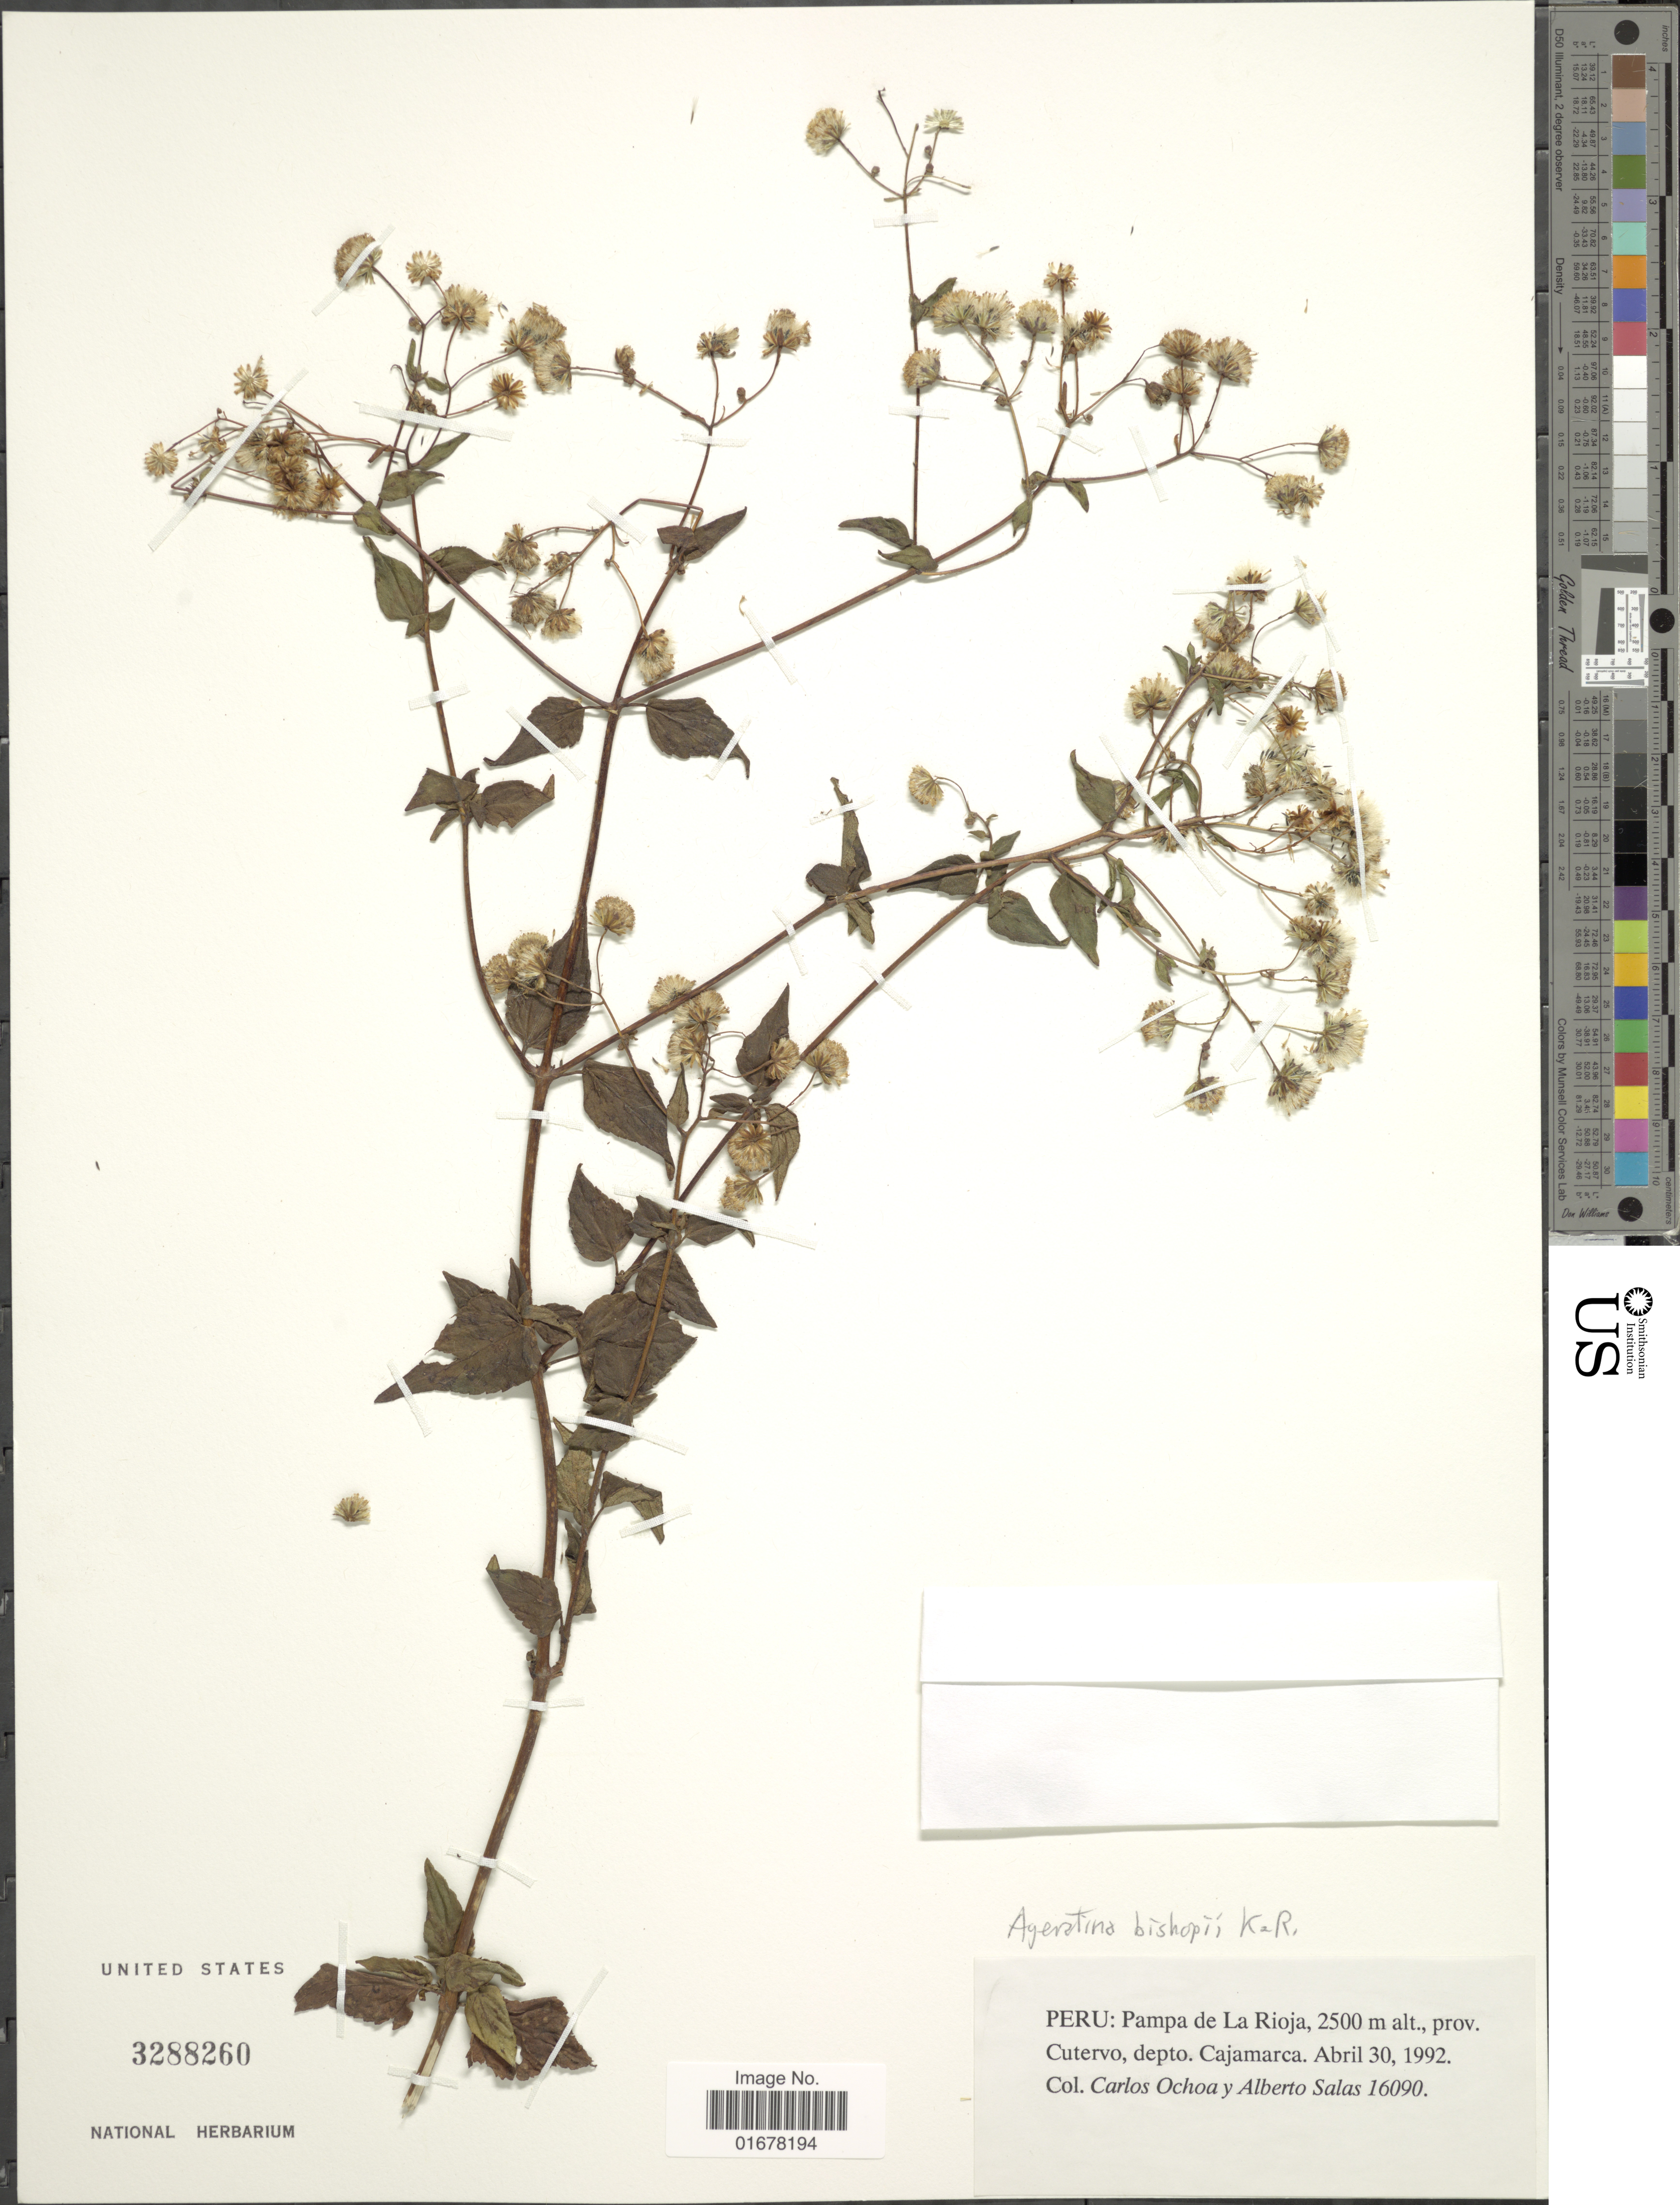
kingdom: Plantae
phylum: Tracheophyta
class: Magnoliopsida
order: Asterales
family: Asteraceae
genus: Ageratina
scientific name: Ageratina bishopii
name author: R.M. King & H. Rob.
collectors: C. M. Ochoa & A. Salas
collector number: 16090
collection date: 1992-04-30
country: Peru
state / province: Cajamarca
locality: Peru: Pampa de La Rioja, Cutervo, depto. Cajamarca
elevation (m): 2500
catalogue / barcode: US 3288260